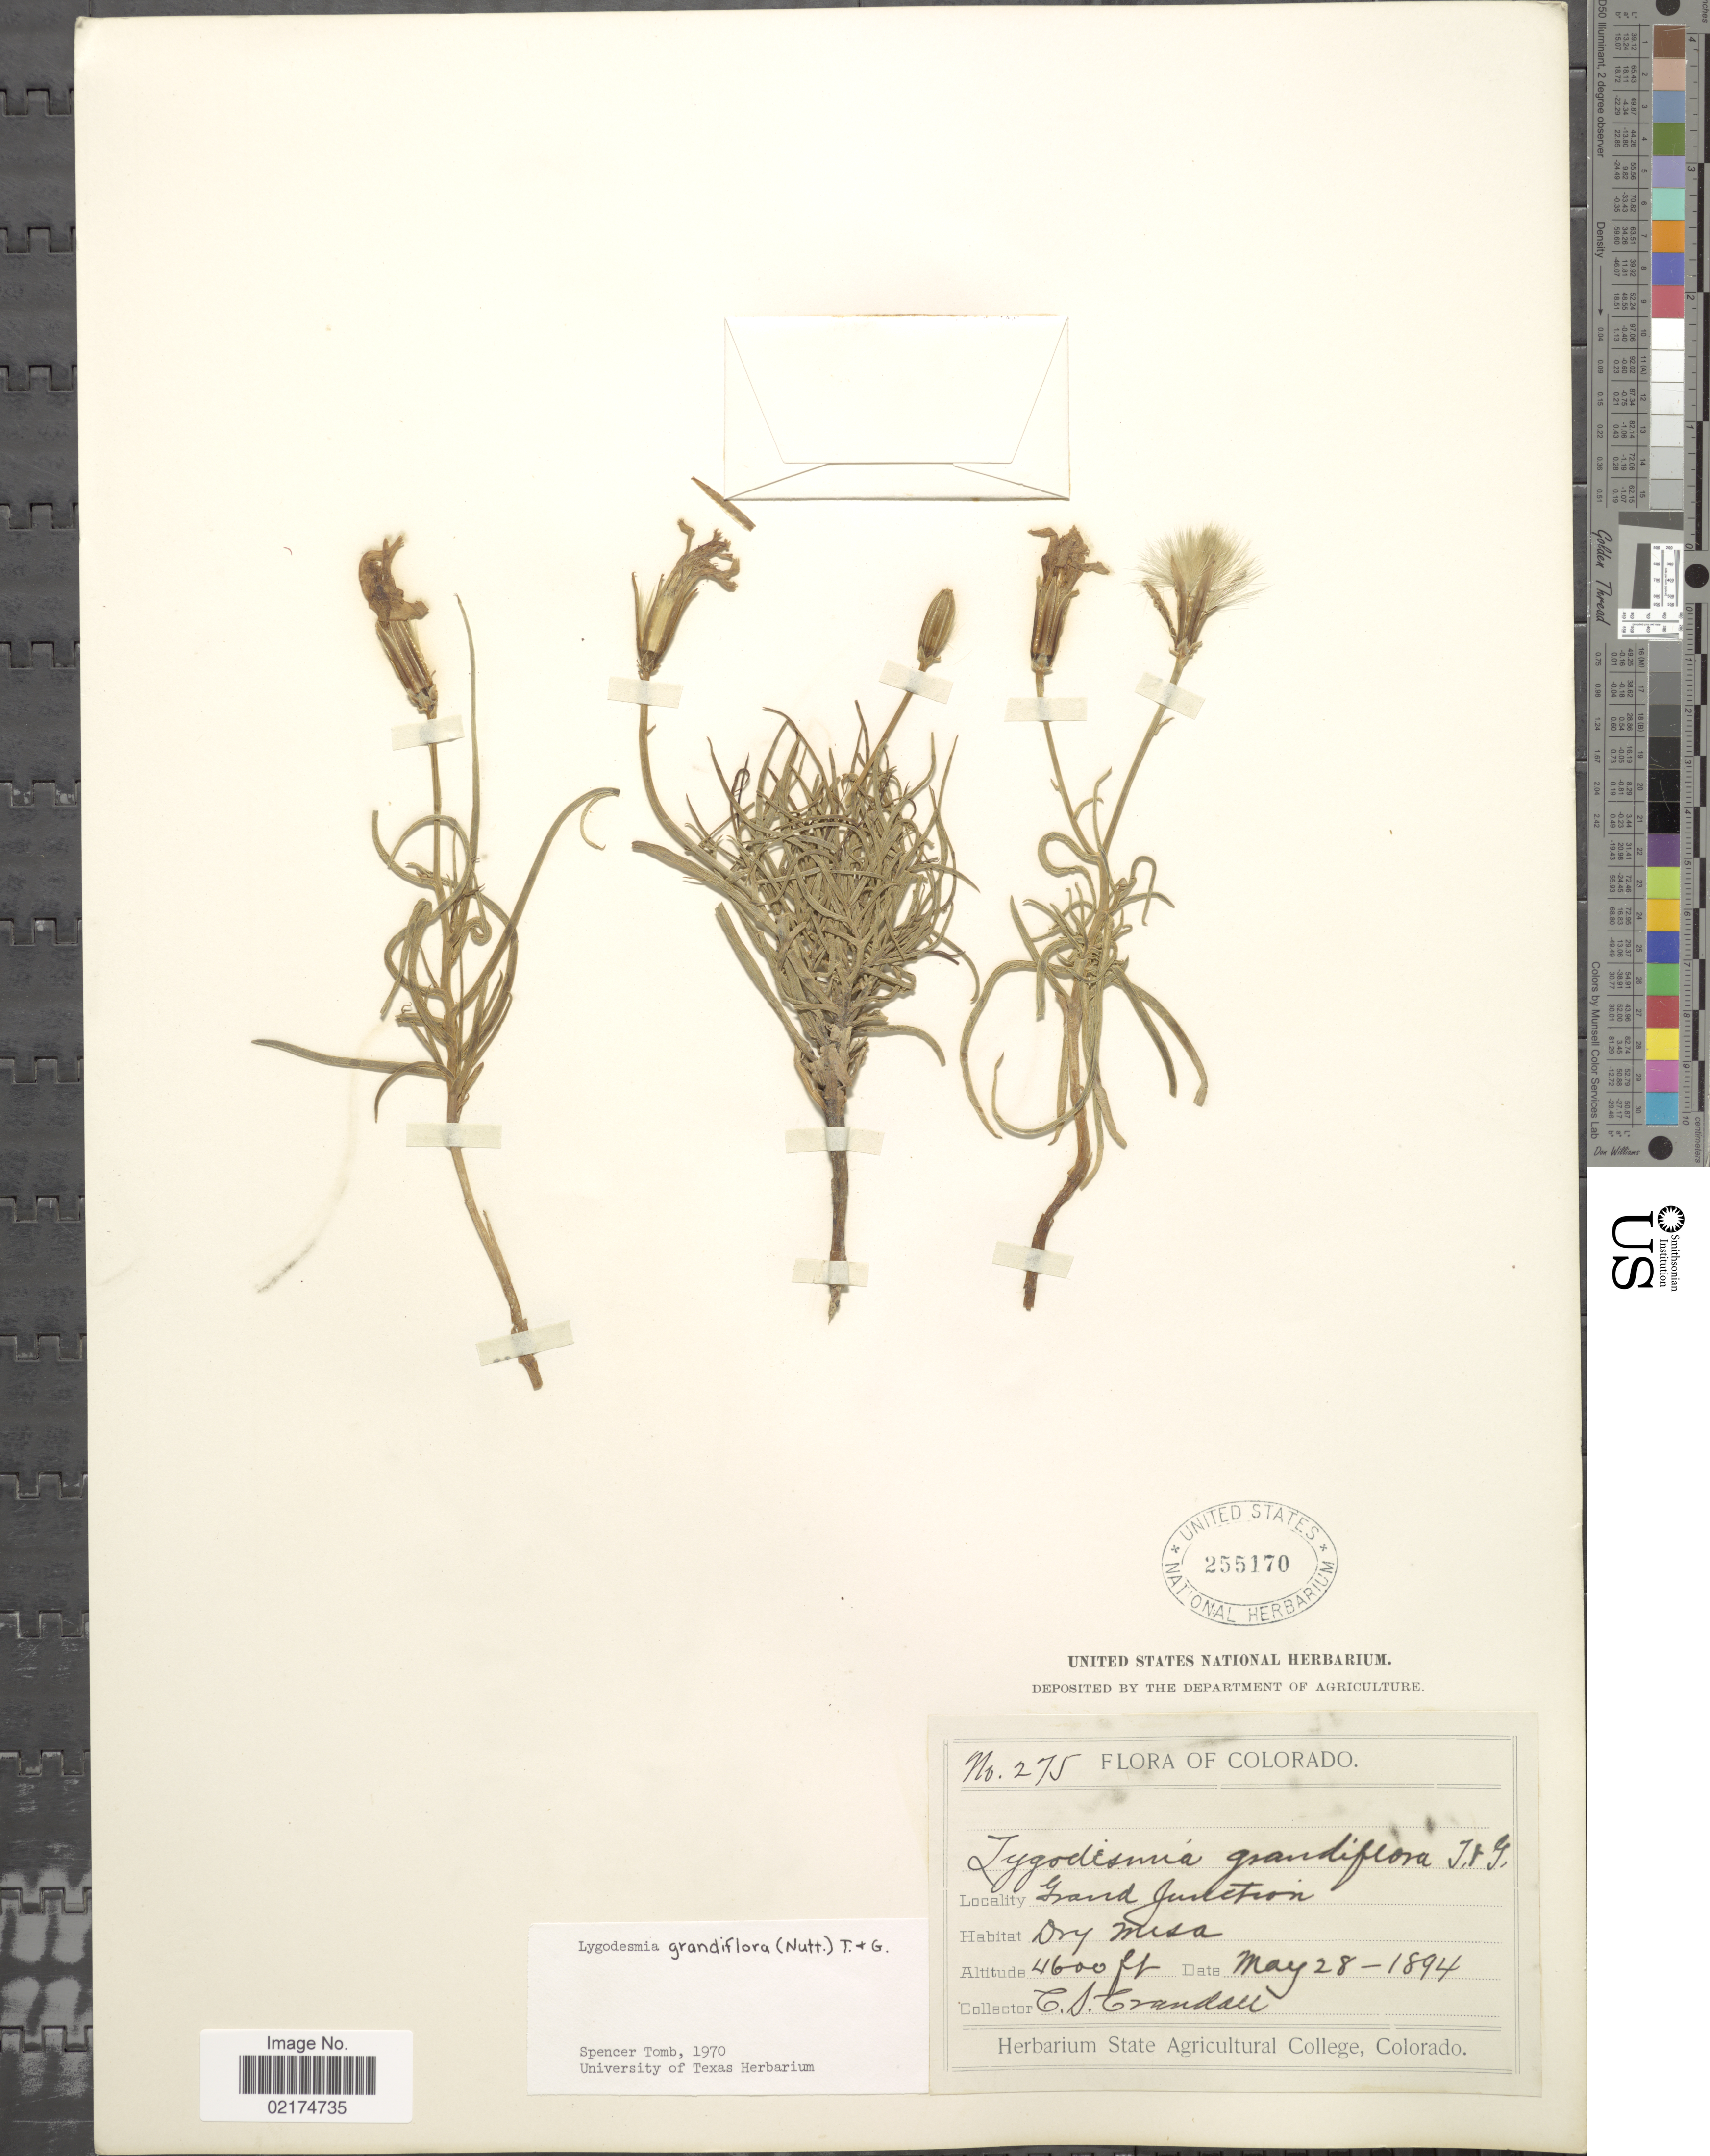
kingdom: Plantae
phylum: Tracheophyta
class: Magnoliopsida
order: Asterales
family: Asteraceae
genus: Lygodesmia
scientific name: Lygodesmia grandiflora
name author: Torr. & A. Gray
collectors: C. Crandall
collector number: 275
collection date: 1894-05-28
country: United States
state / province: Colorado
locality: Grand Junction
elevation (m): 1402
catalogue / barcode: US 255170